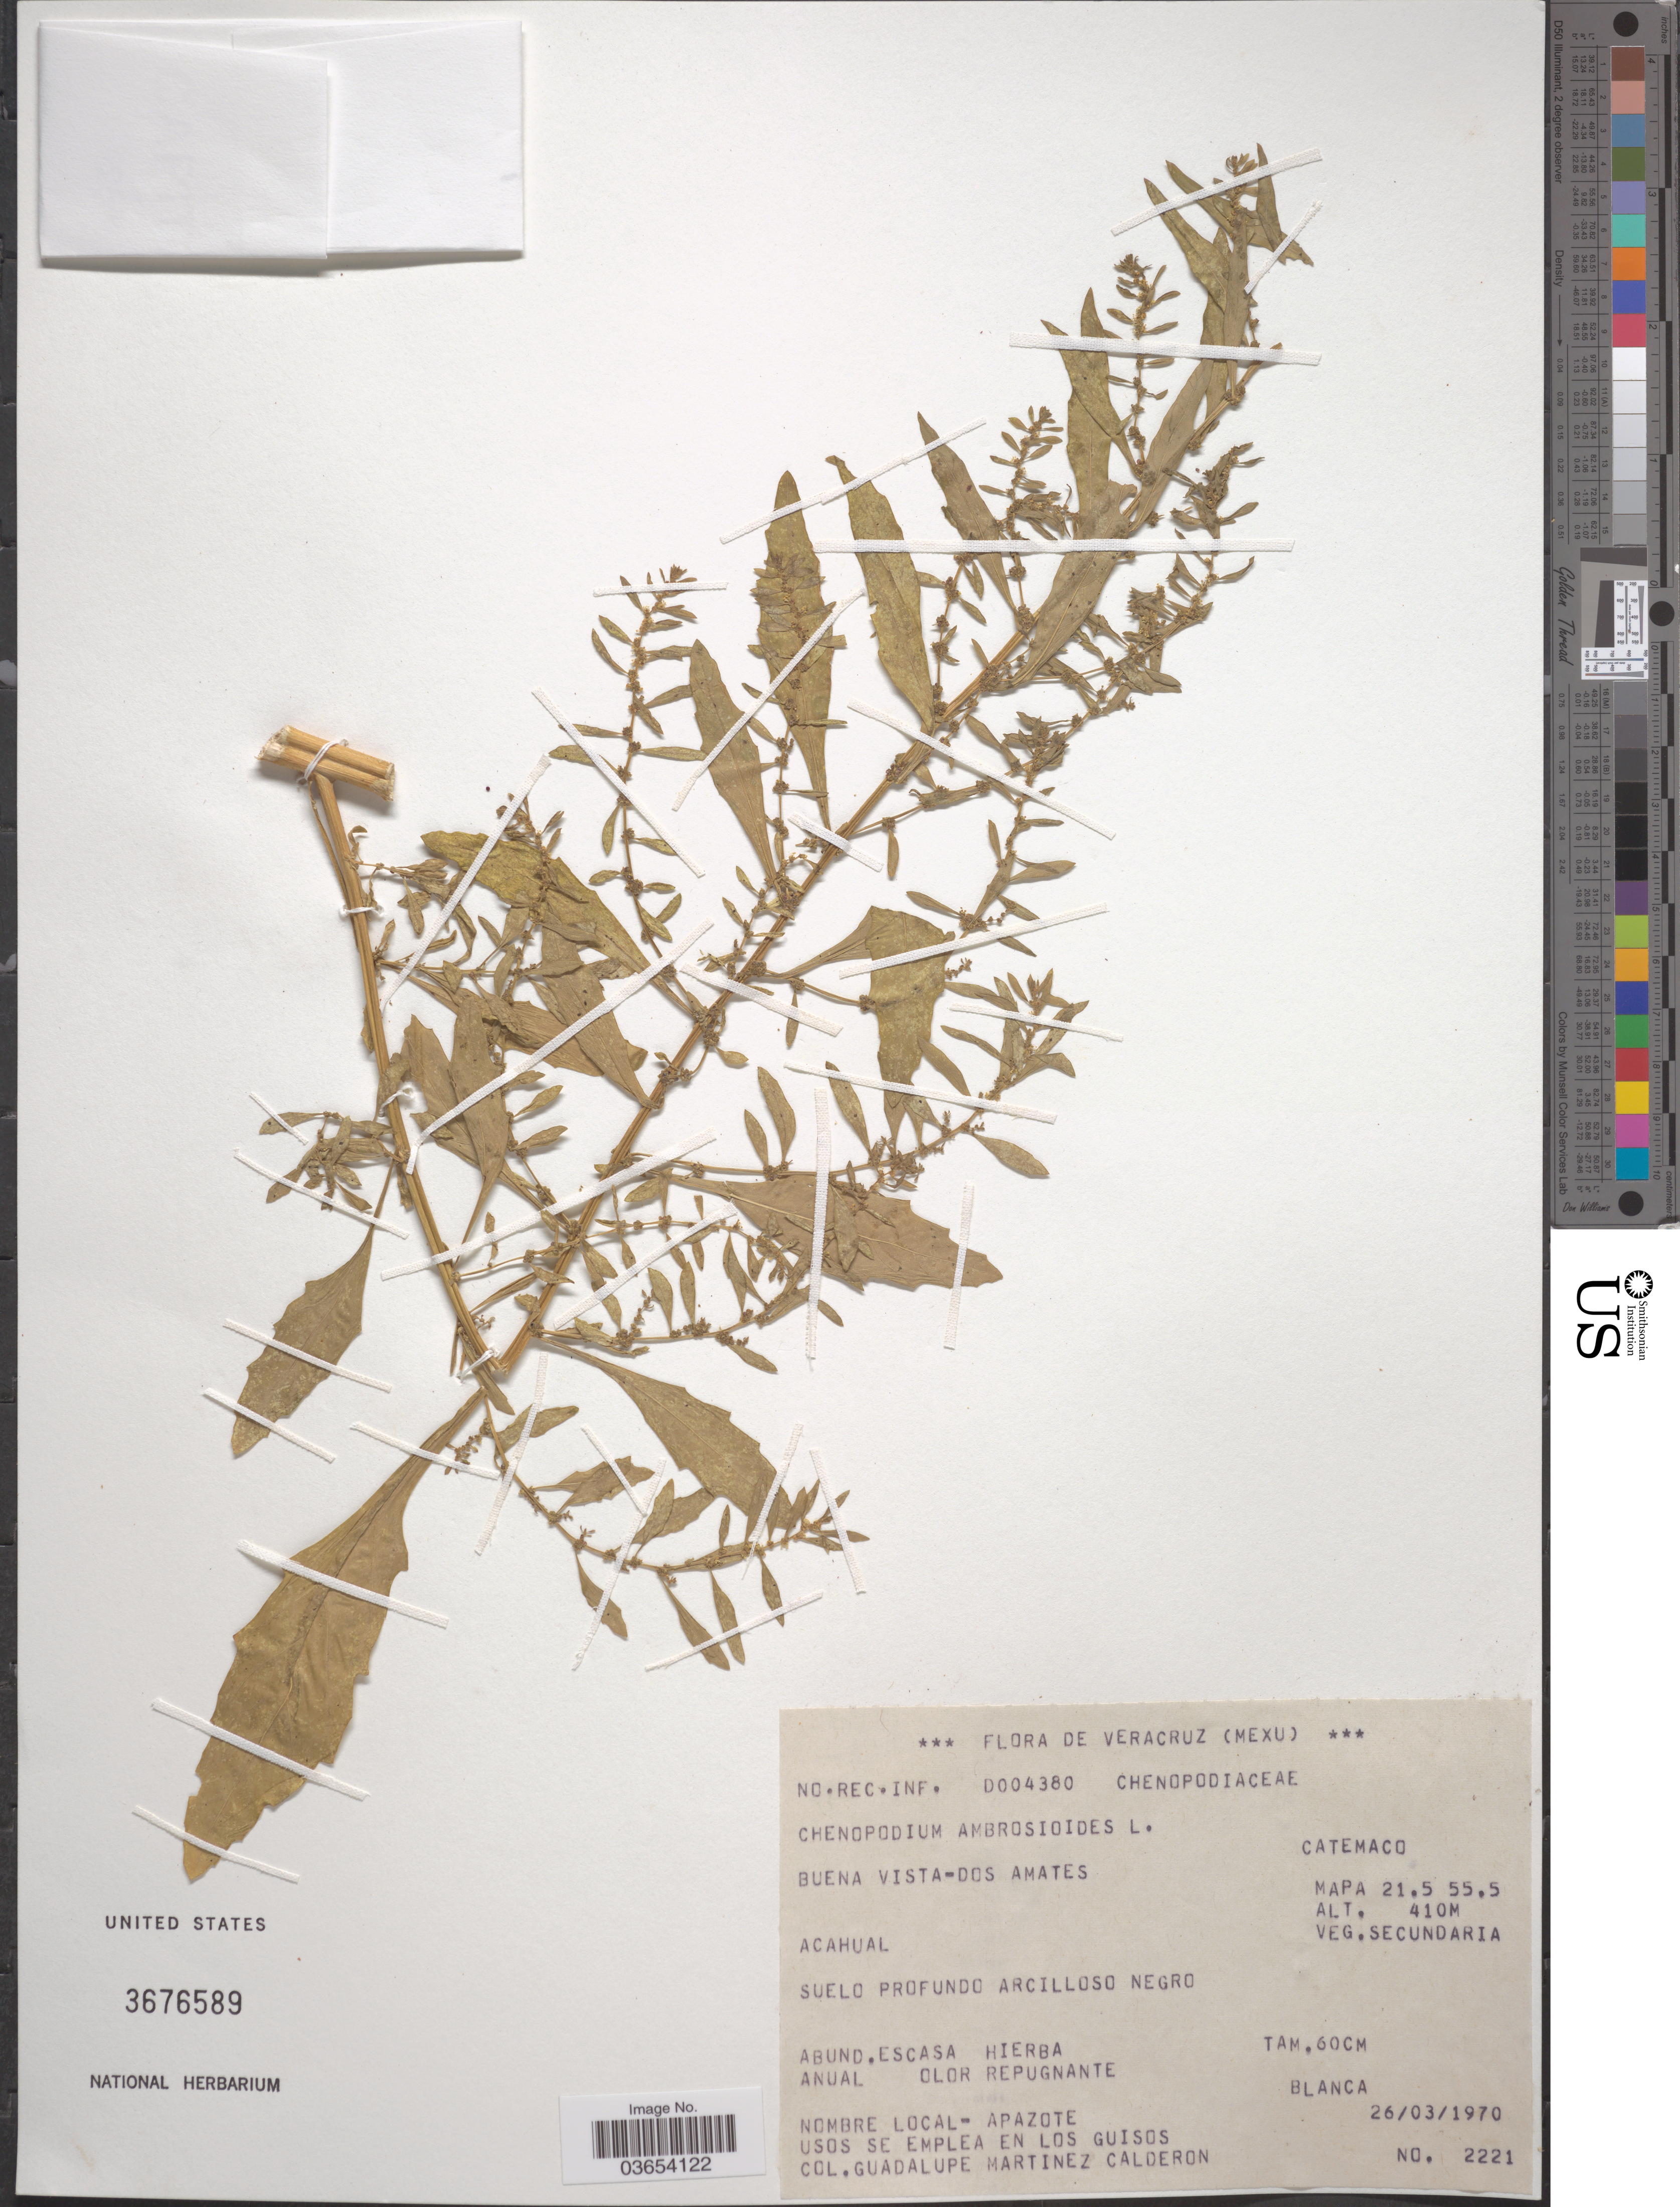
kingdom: Plantae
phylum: Tracheophyta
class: Magnoliopsida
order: Caryophyllales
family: Amaranthaceae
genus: Chenopodium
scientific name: Chenopodium ambrosioides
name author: L.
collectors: G. Martinez-C.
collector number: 2221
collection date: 1970-03-26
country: Mexico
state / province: Veracruz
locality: Veracruz. Buena Vista-Dos Amates. Catemaco. Mapa 21.5 55.5. Acahual [unsure placement].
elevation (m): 410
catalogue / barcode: US 3676589